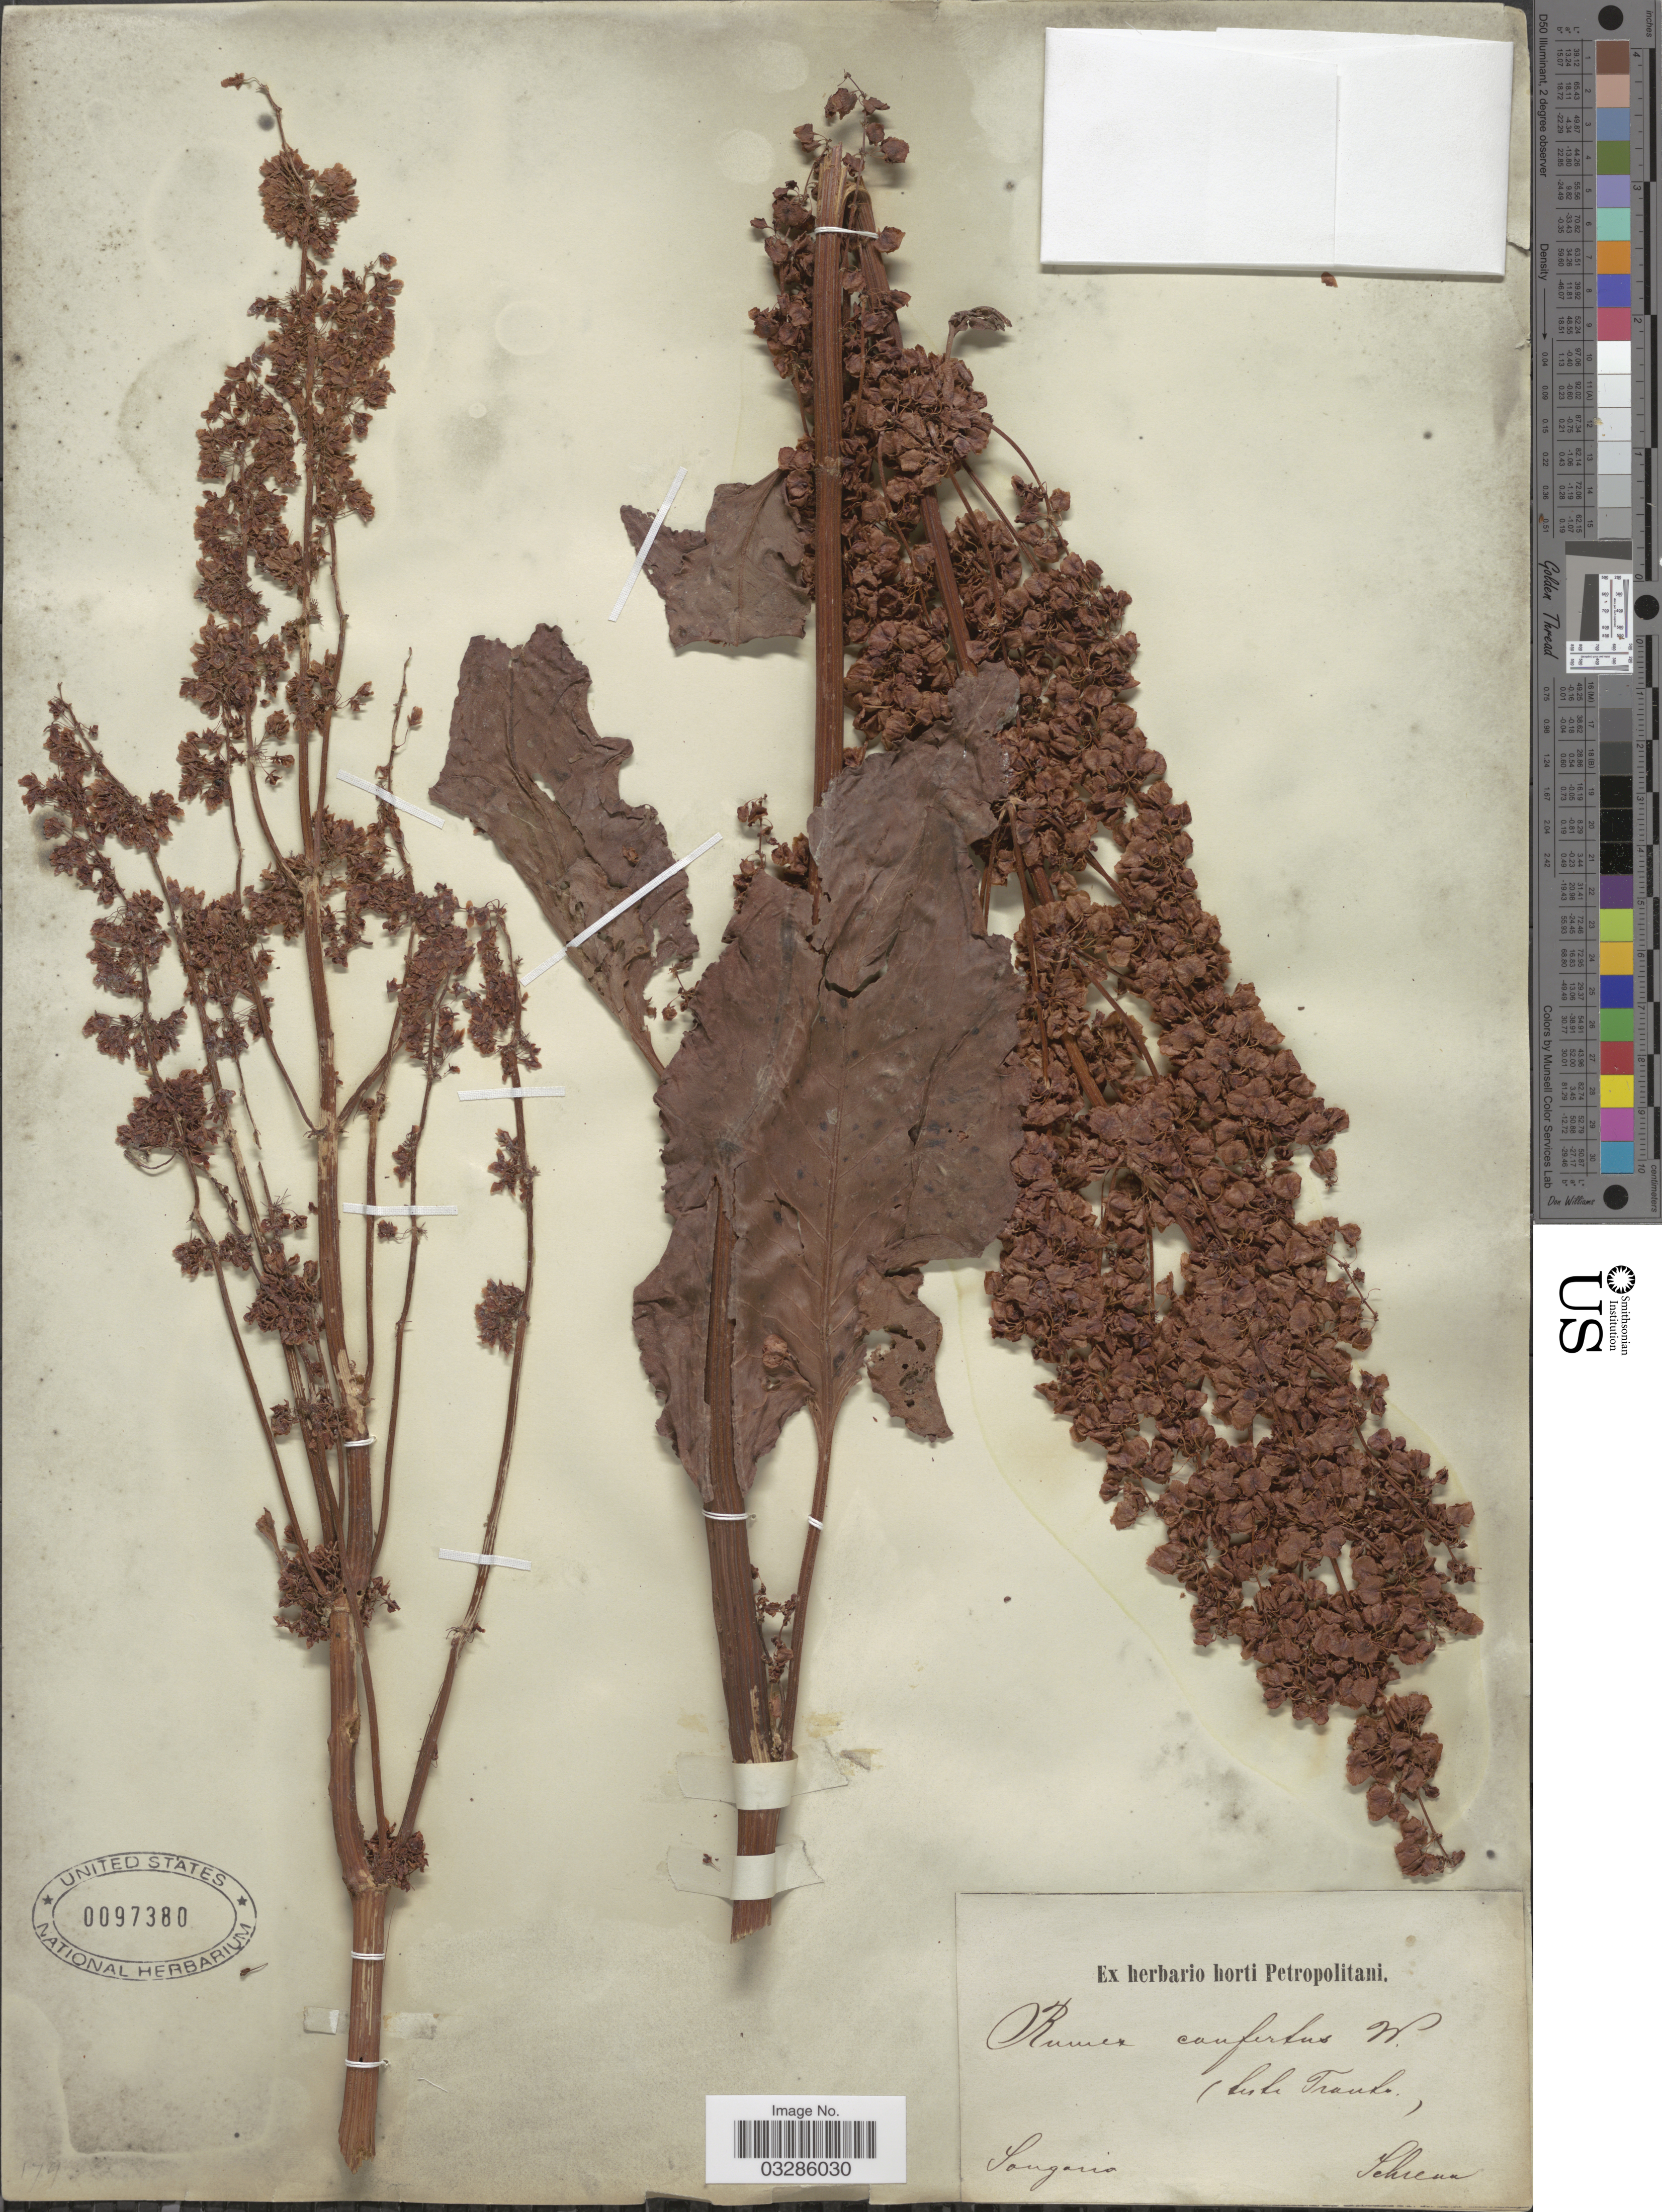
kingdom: Plantae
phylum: Tracheophyta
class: Magnoliopsida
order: Caryophyllales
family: Polygonaceae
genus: Rumex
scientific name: Rumex confertus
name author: Willd.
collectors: A.G. Schrenk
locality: (lisle Tranko). [interpreted]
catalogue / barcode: US 97380